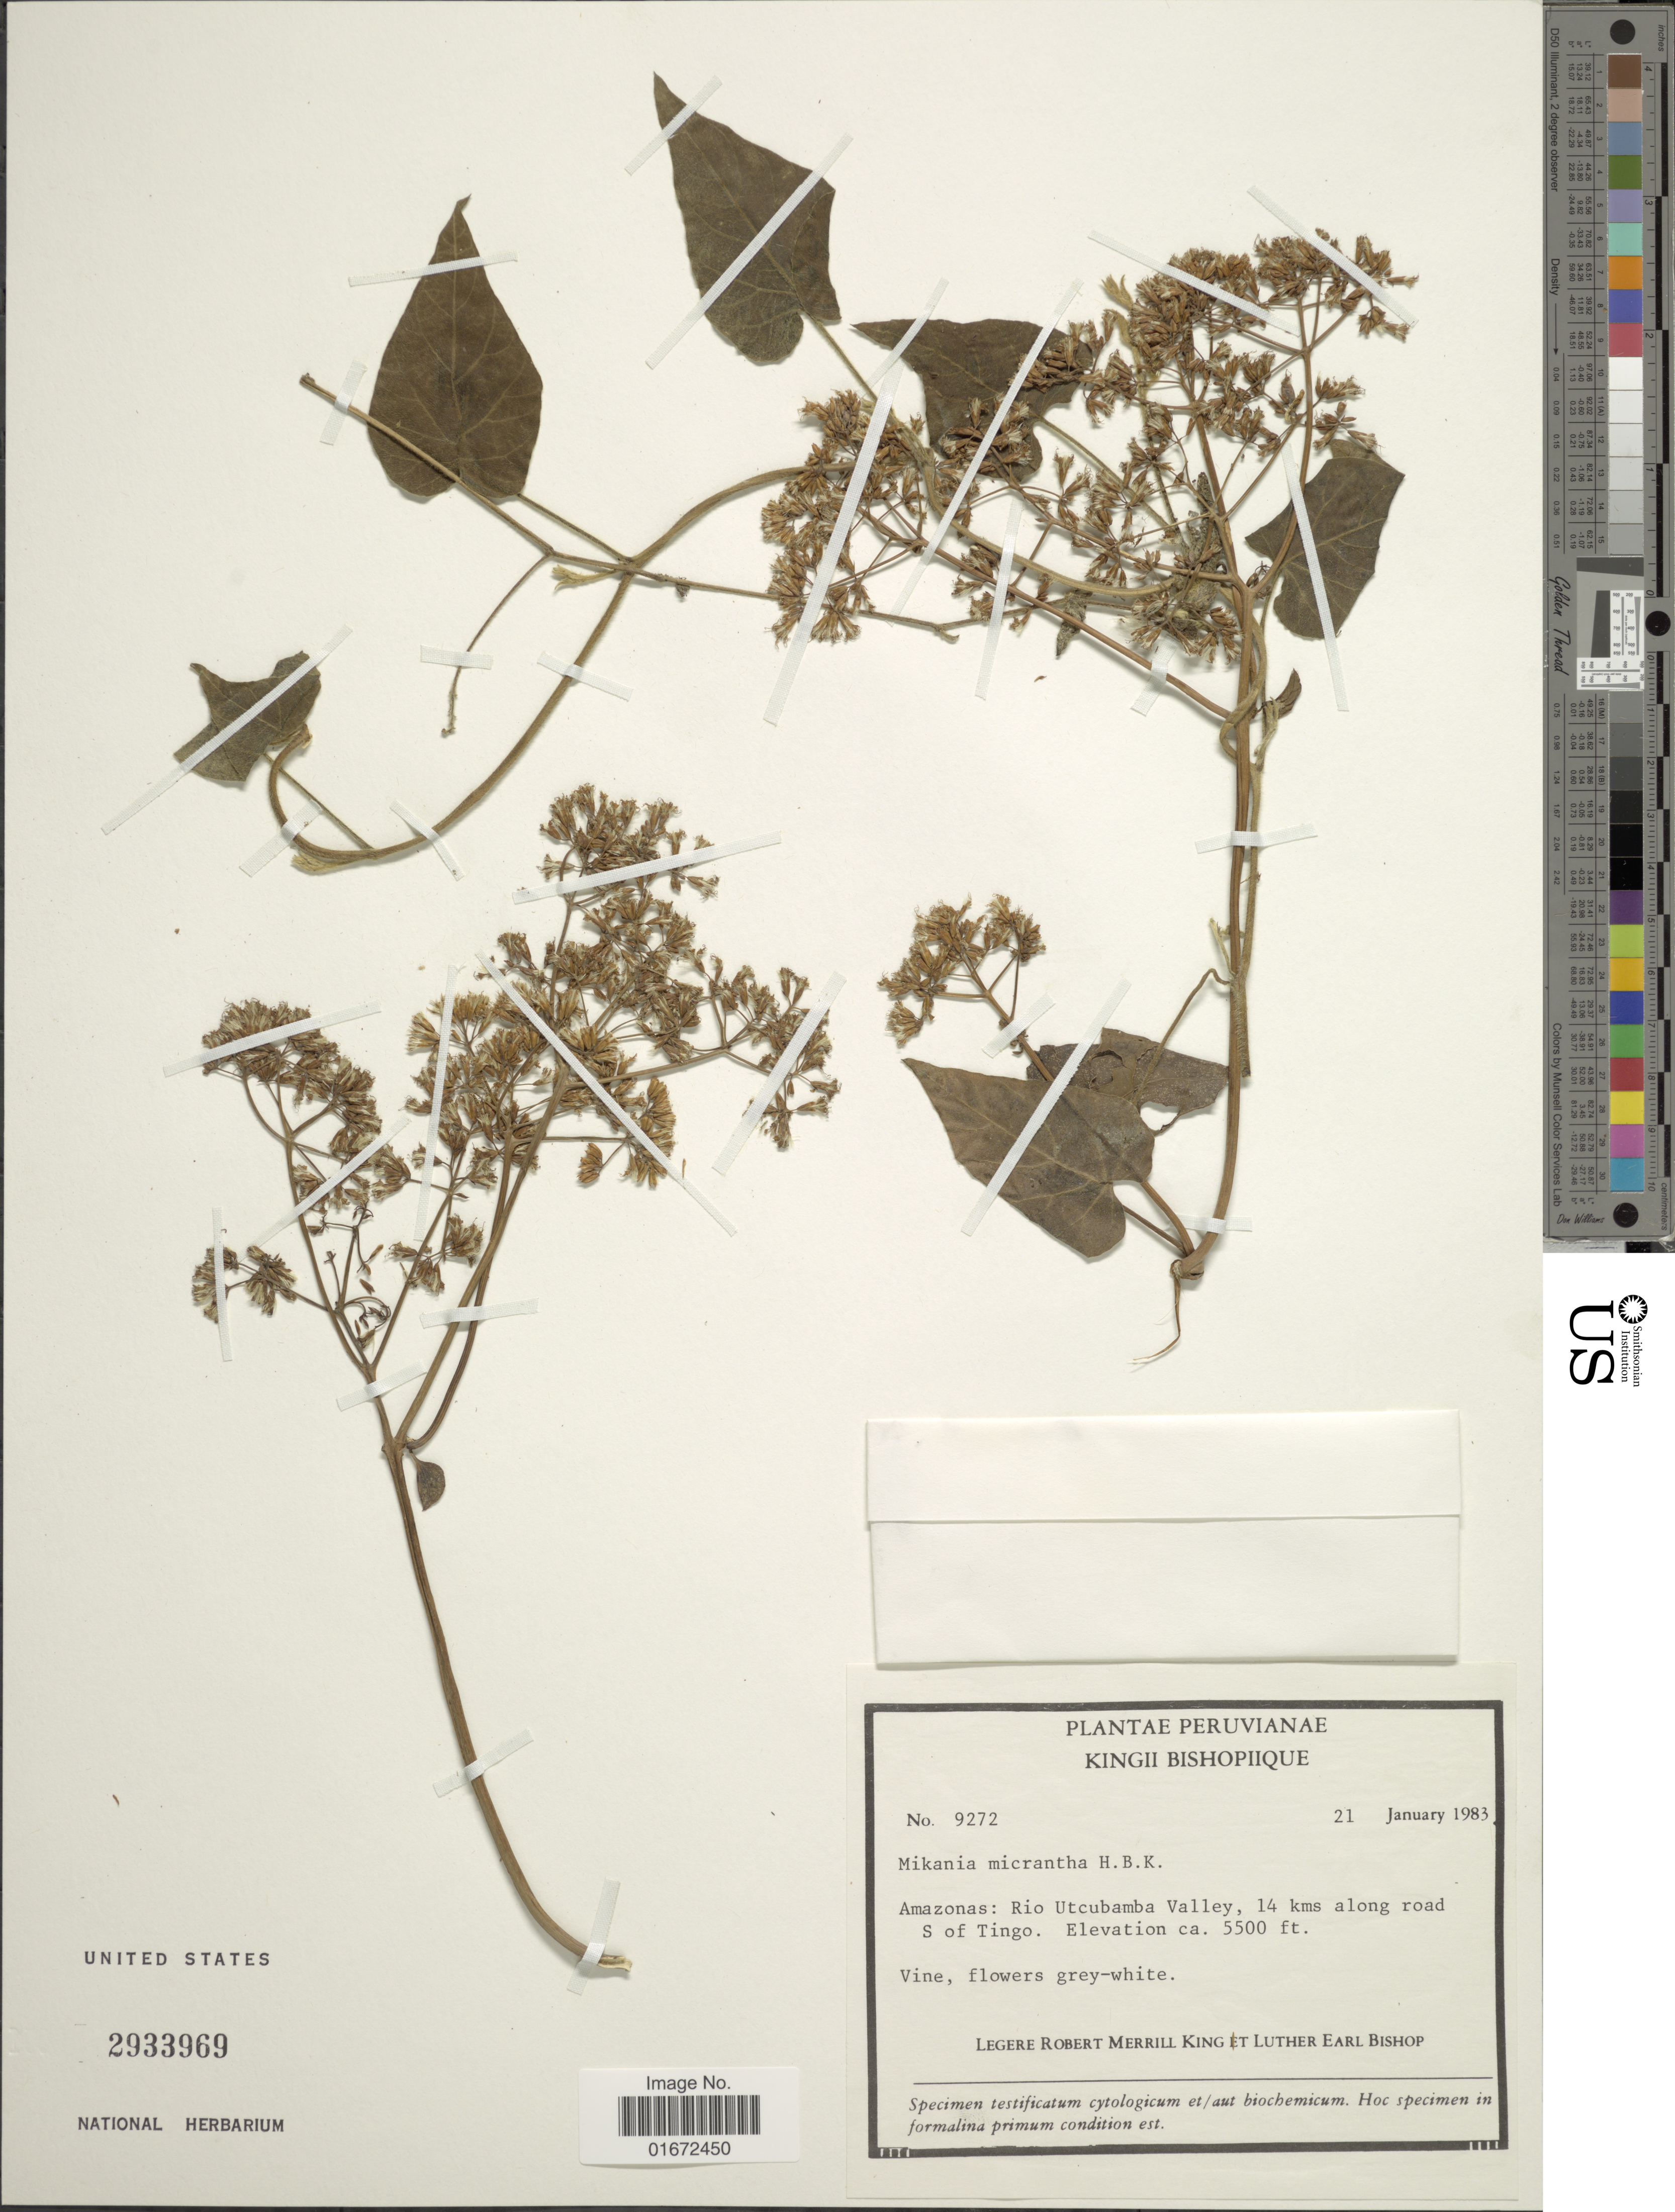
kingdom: Plantae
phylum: Tracheophyta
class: Magnoliopsida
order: Asterales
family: Asteraceae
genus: Mikania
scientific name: Mikania micrantha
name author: Kunth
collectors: R. M. King & L. E. Bishop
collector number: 9272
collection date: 1983-01-21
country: Peru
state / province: Amazonas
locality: Amazonas: Rio Utcubamba Valley, 14 kms along road S of Tingo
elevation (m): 1676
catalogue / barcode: US 2933969